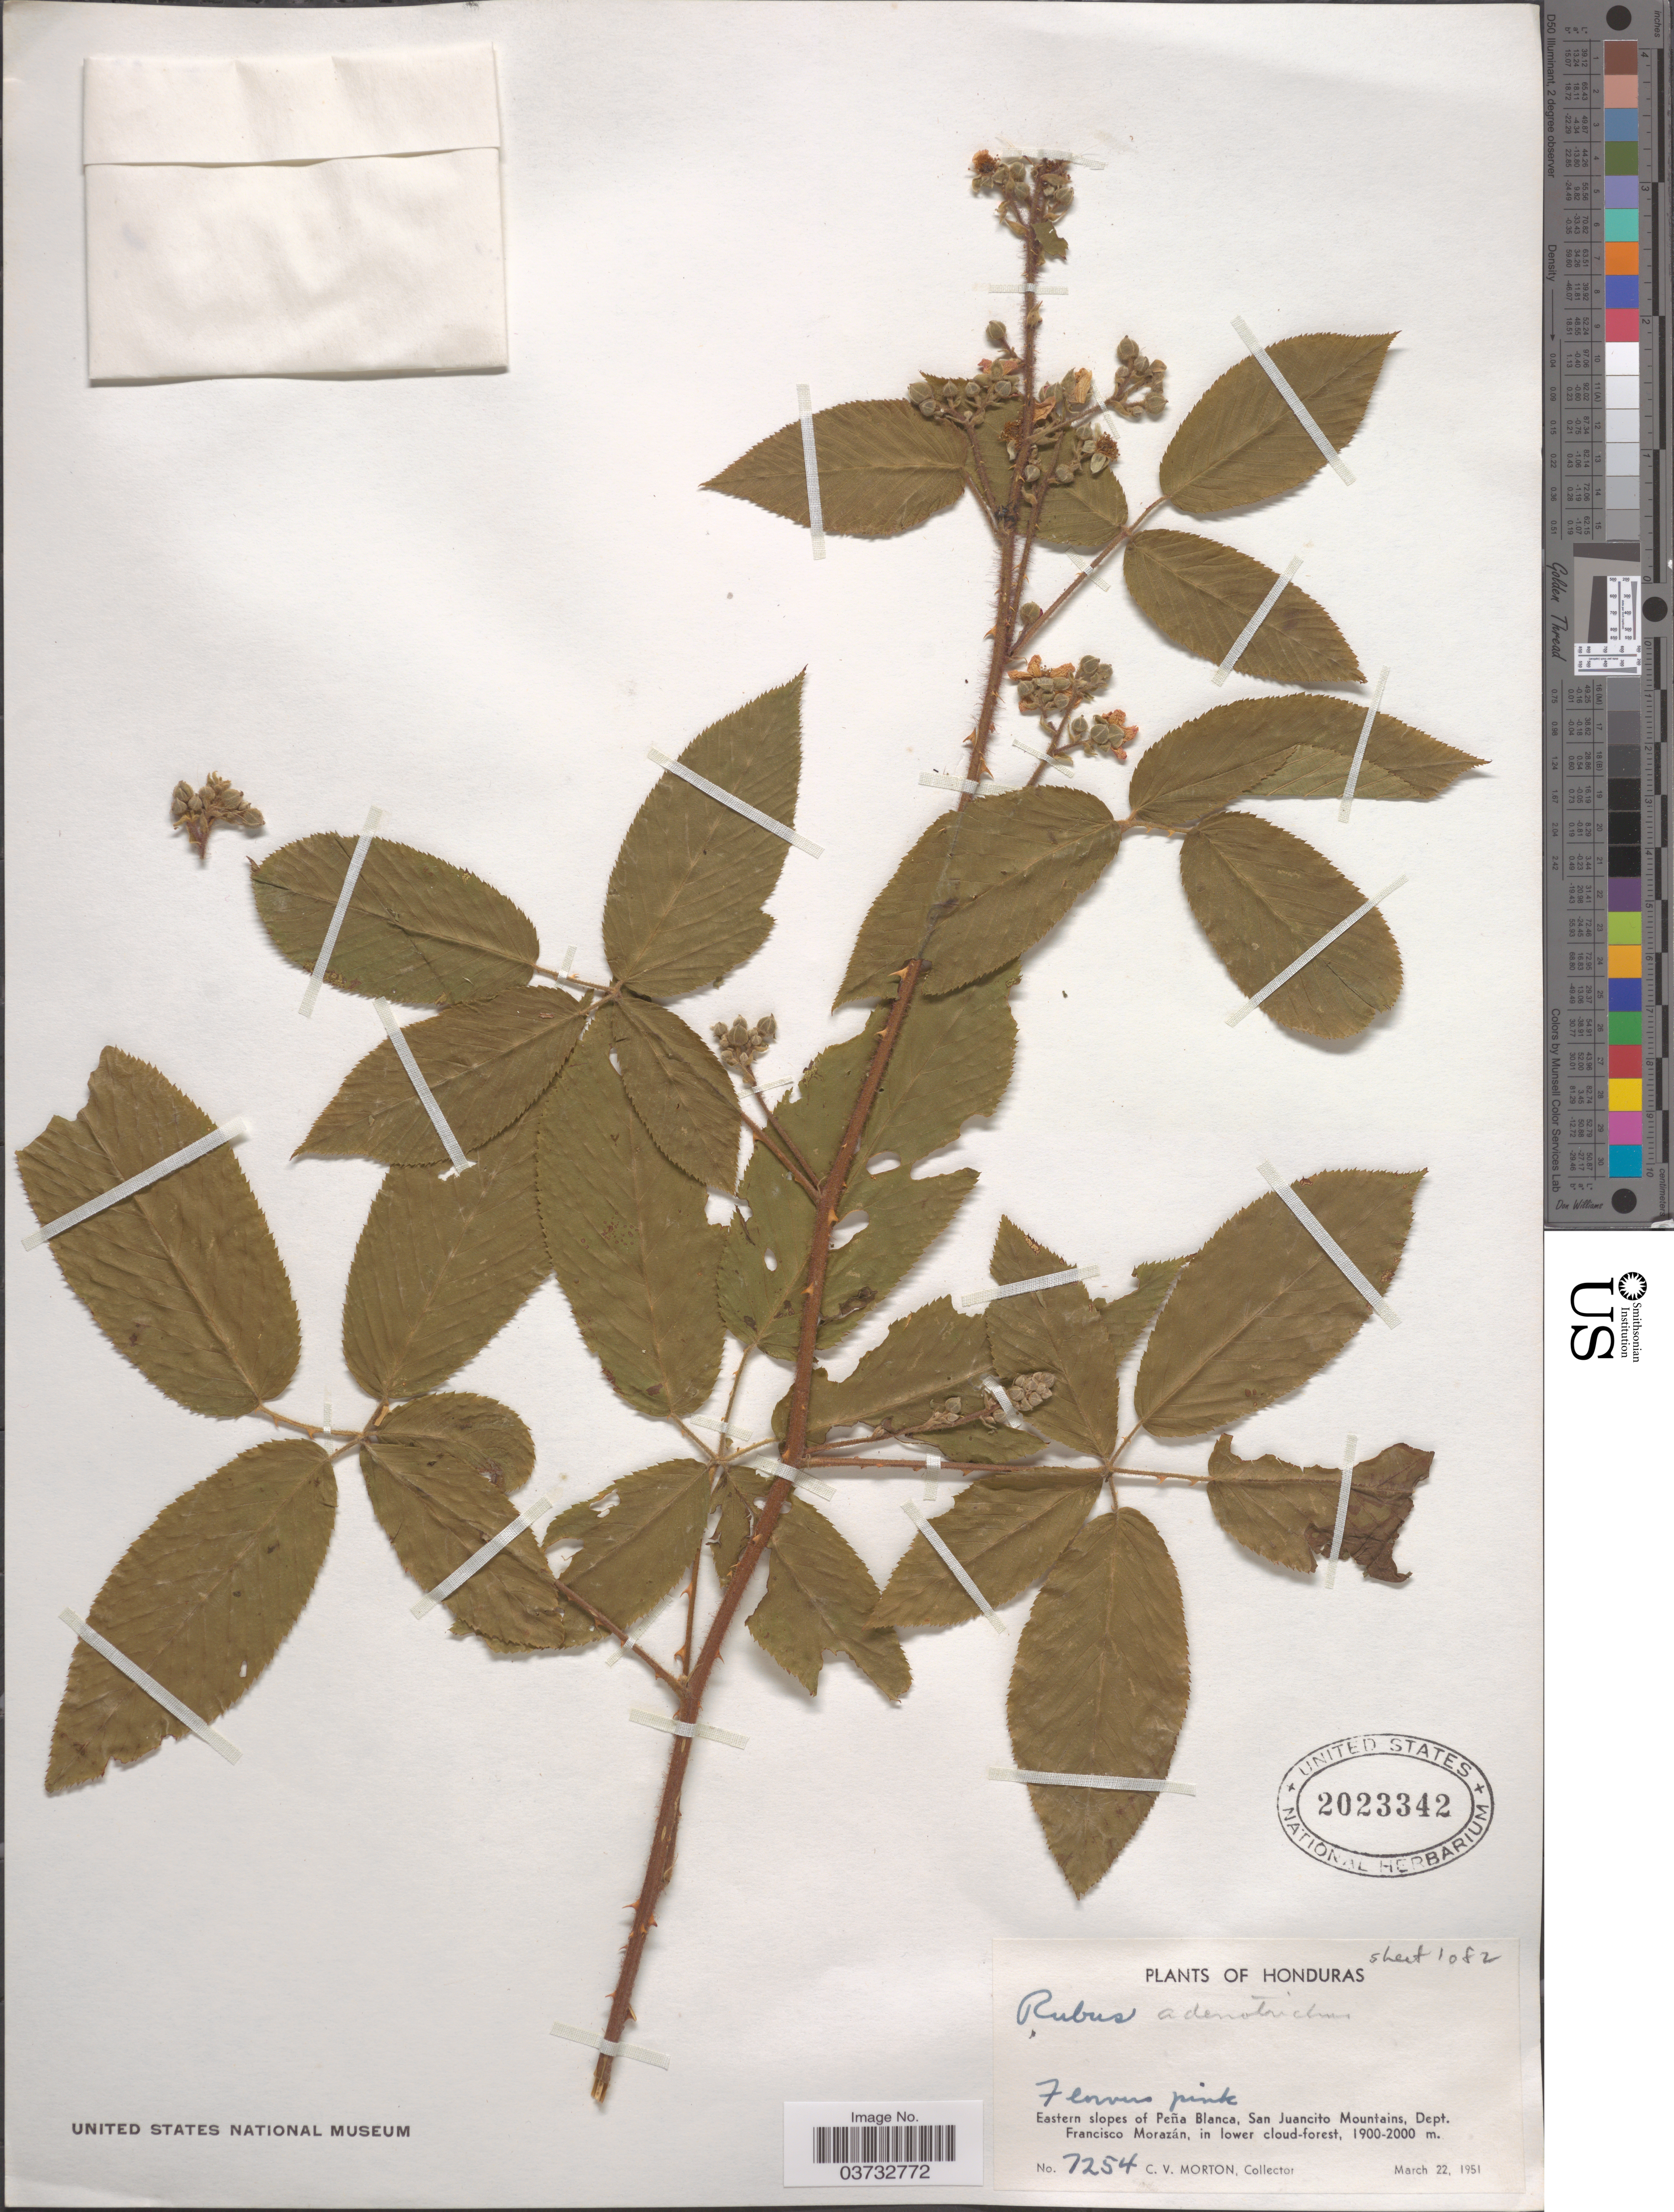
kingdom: Plantae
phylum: Tracheophyta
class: Magnoliopsida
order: Rosales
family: Rosaceae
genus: Rubus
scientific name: Rubus adenotrichos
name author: Schltdl.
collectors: C. V. Morton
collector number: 7254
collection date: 1951-03-22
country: Honduras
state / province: Fco. Morazán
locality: Eastern slopes of Peña Blanca, San Juancito Mountains, Dept. Francisco Morazán.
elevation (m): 1900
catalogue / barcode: US 2023342